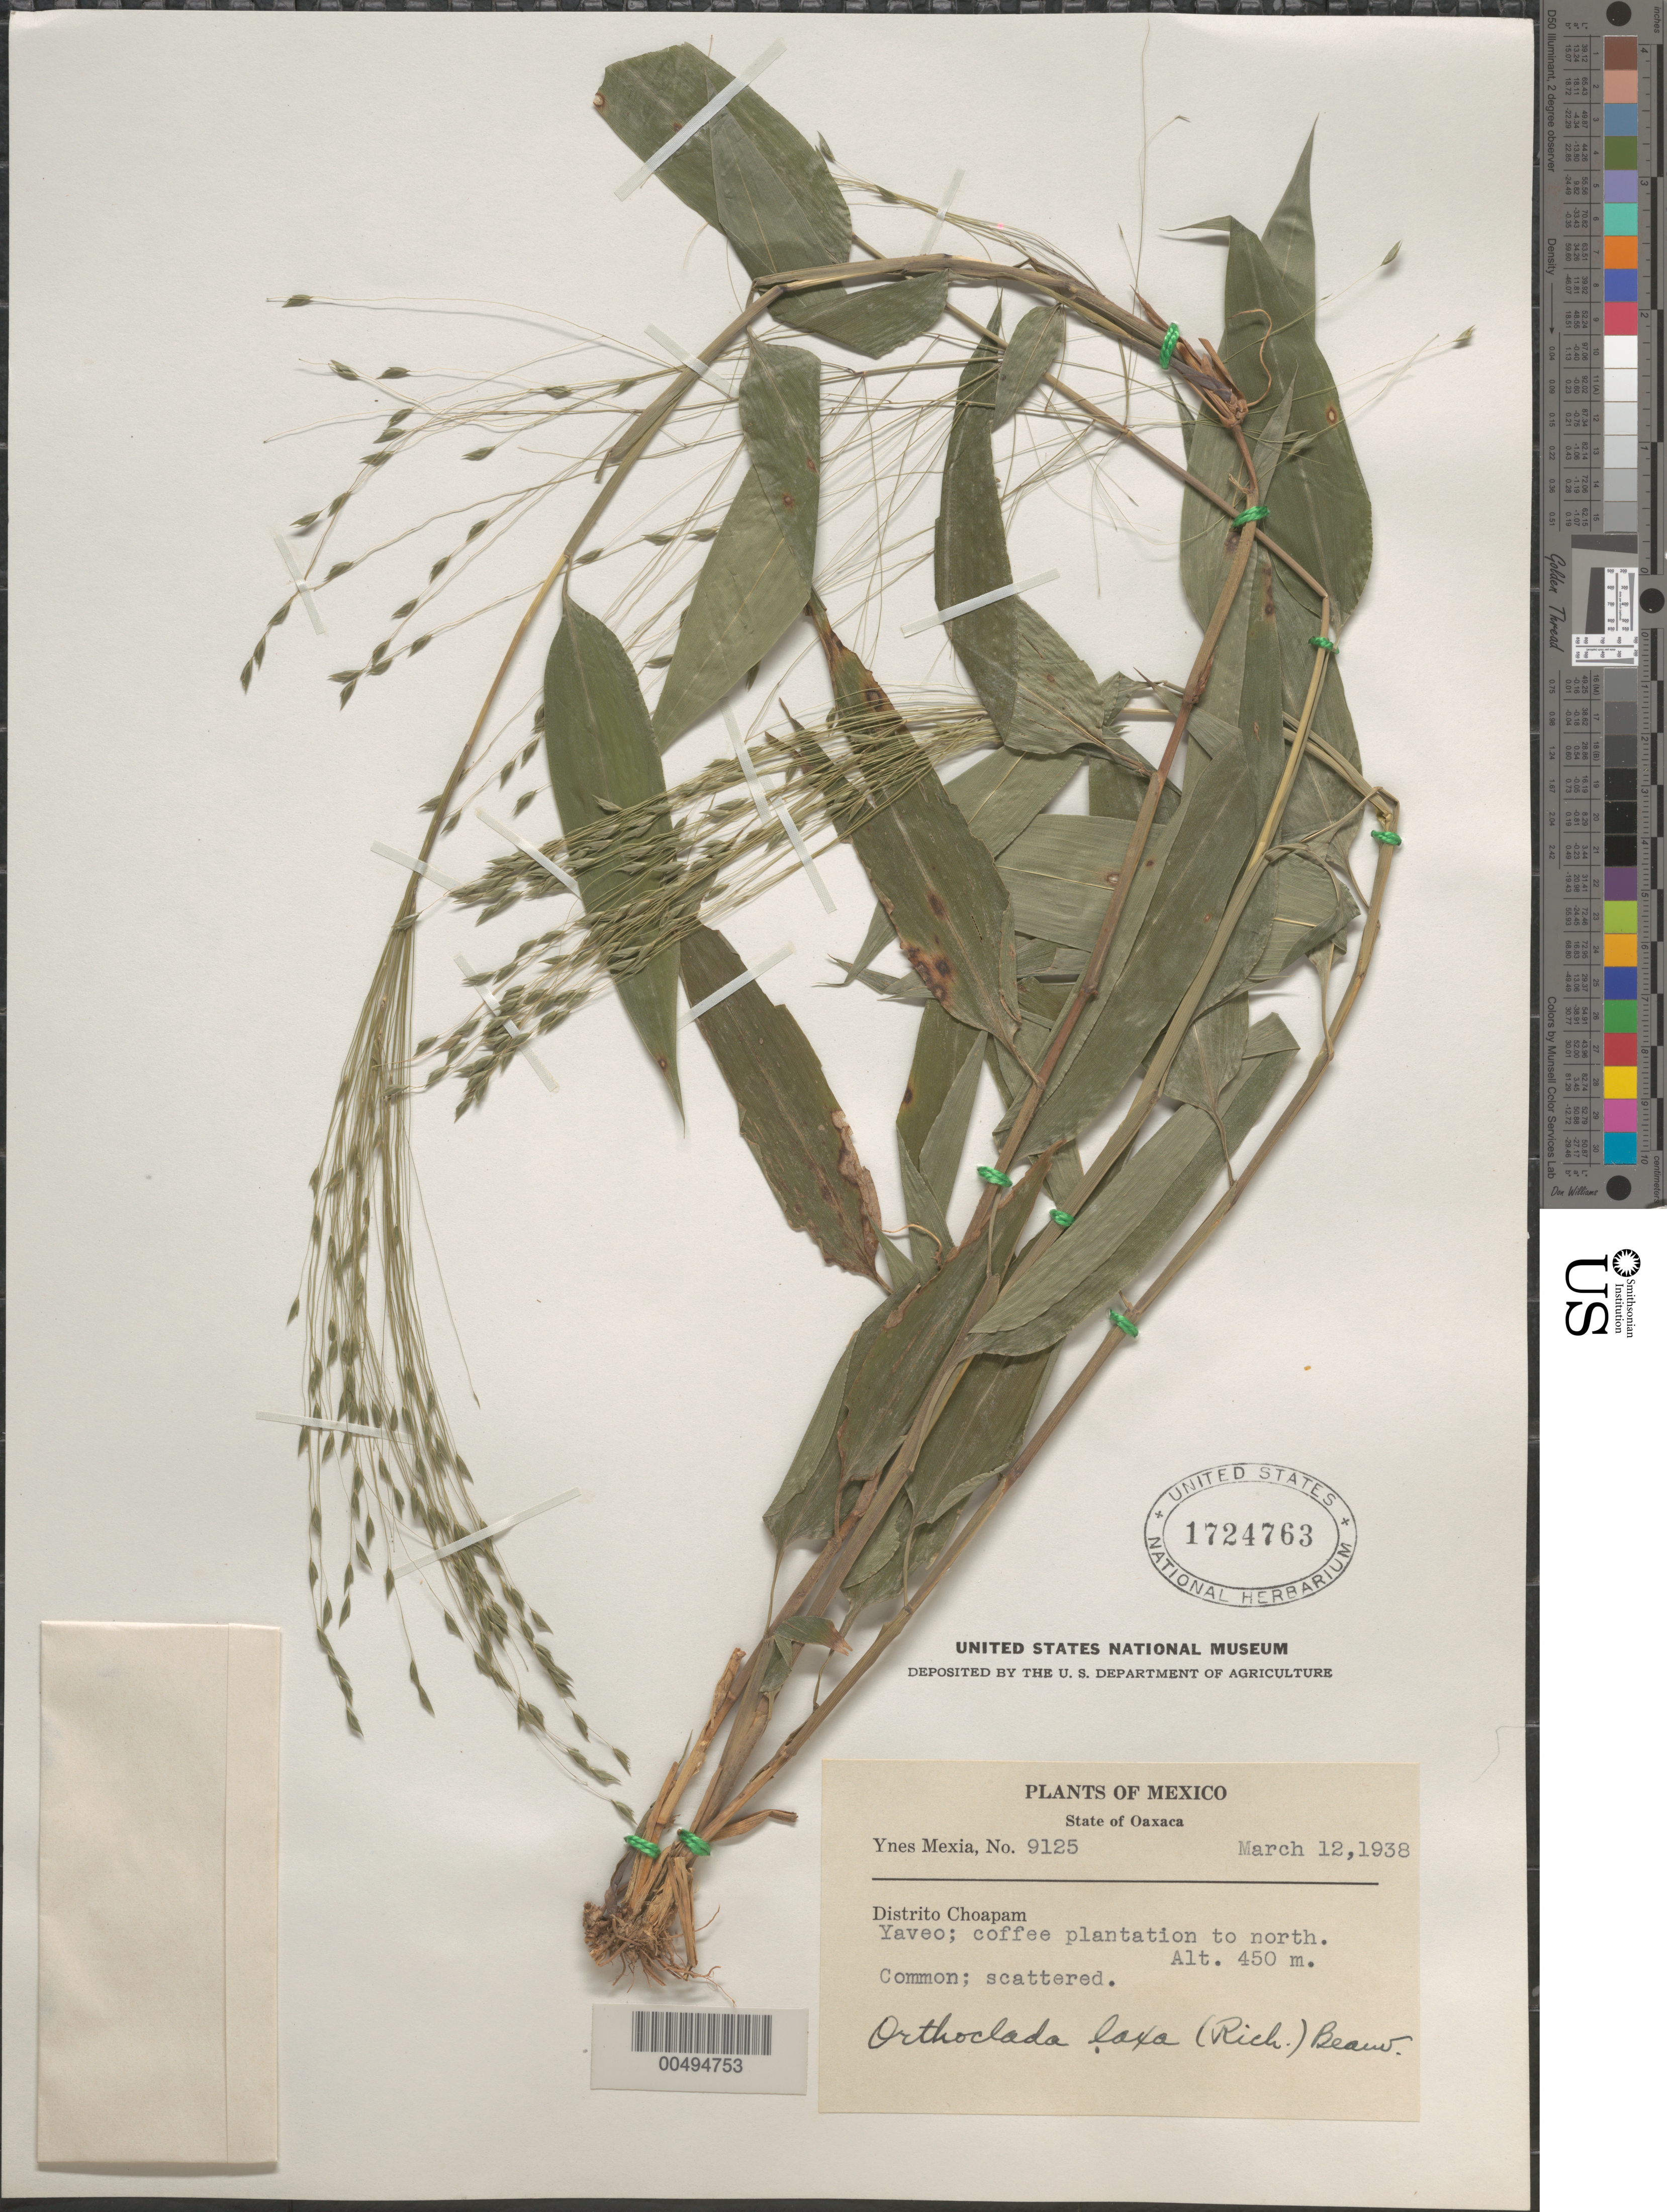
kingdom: Plantae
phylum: Tracheophyta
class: Liliopsida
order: Poales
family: Poaceae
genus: Orthoclada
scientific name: Orthoclada laxa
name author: P. Beauv.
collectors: Y. Mexia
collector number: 9125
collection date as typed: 12 Mar 1938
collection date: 1938-03-12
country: Mexico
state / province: Oaxaca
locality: Dist Choapam, Yaveo, coffee plantation to N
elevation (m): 450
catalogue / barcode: US 1724763